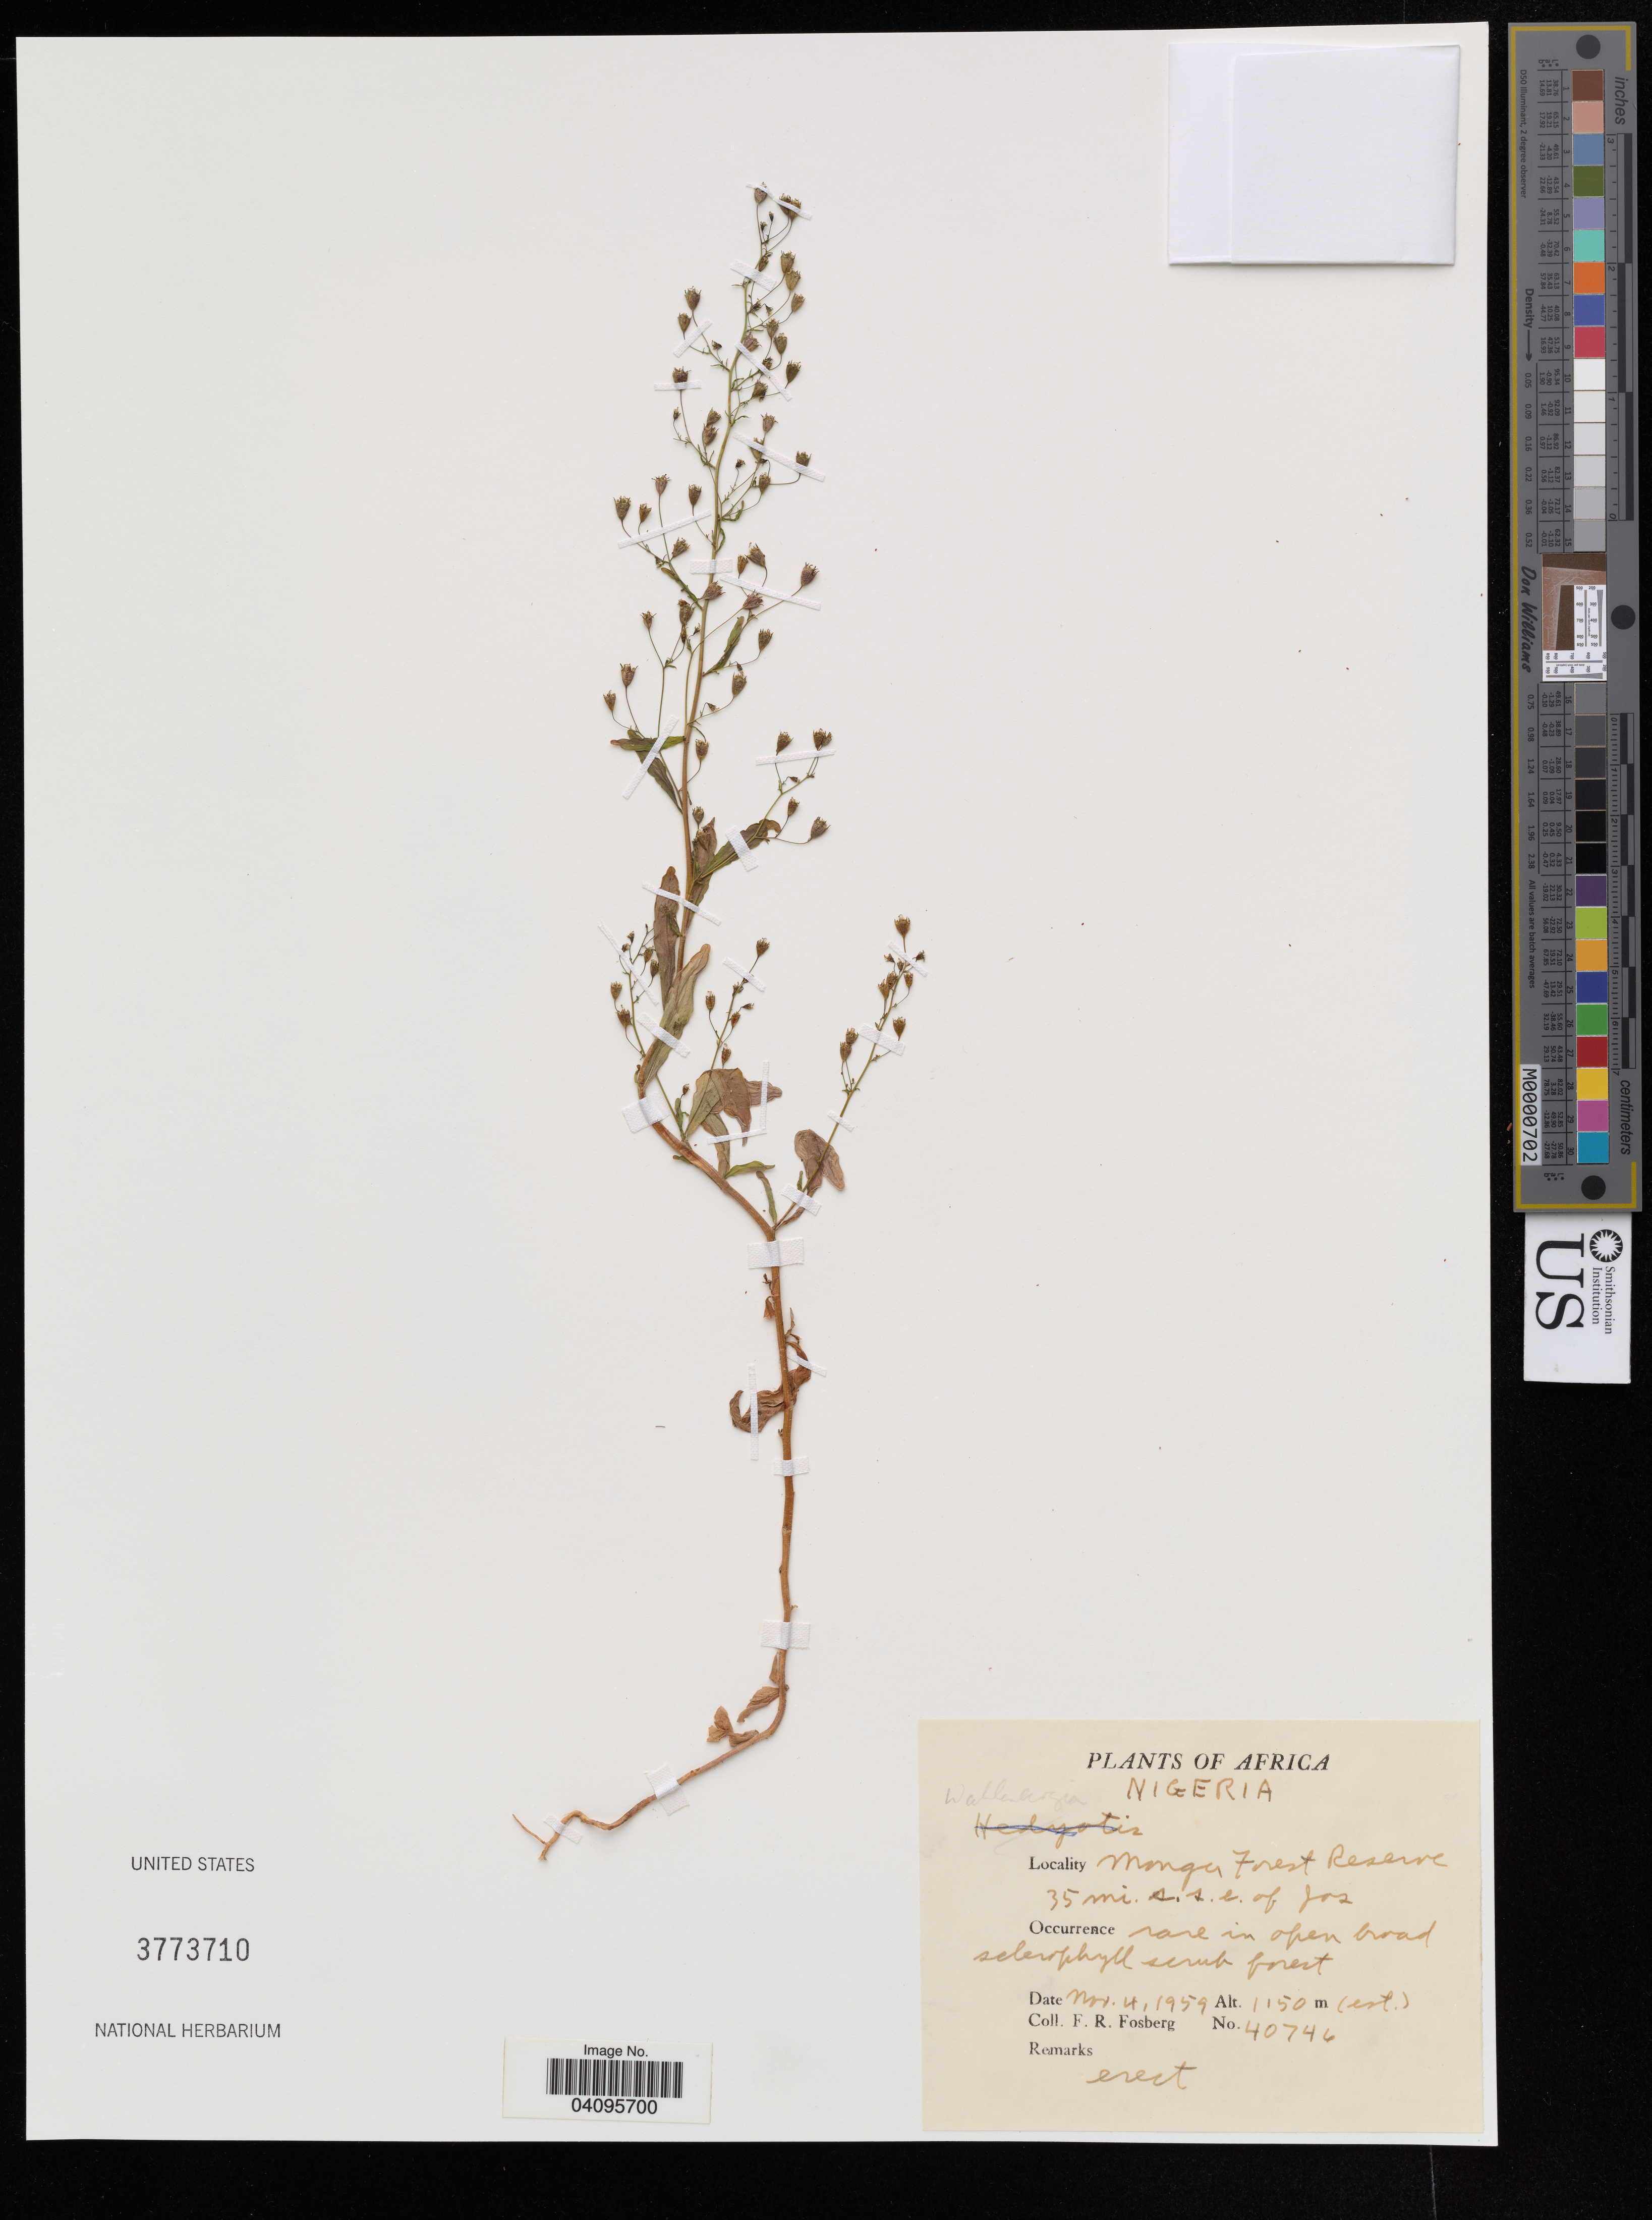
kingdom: Plantae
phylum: Tracheophyta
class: Magnoliopsida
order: Asterales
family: Campanulaceae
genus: Wahlenbergia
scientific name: Wahlenbergia sp.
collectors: F. R. Fosberg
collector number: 40746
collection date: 1959-11-04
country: Nigeria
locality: Mongu Forest Reserve, 35 mi. s.s.e. of Jos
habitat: Open broad scrub forest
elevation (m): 1150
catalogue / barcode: US 3773710